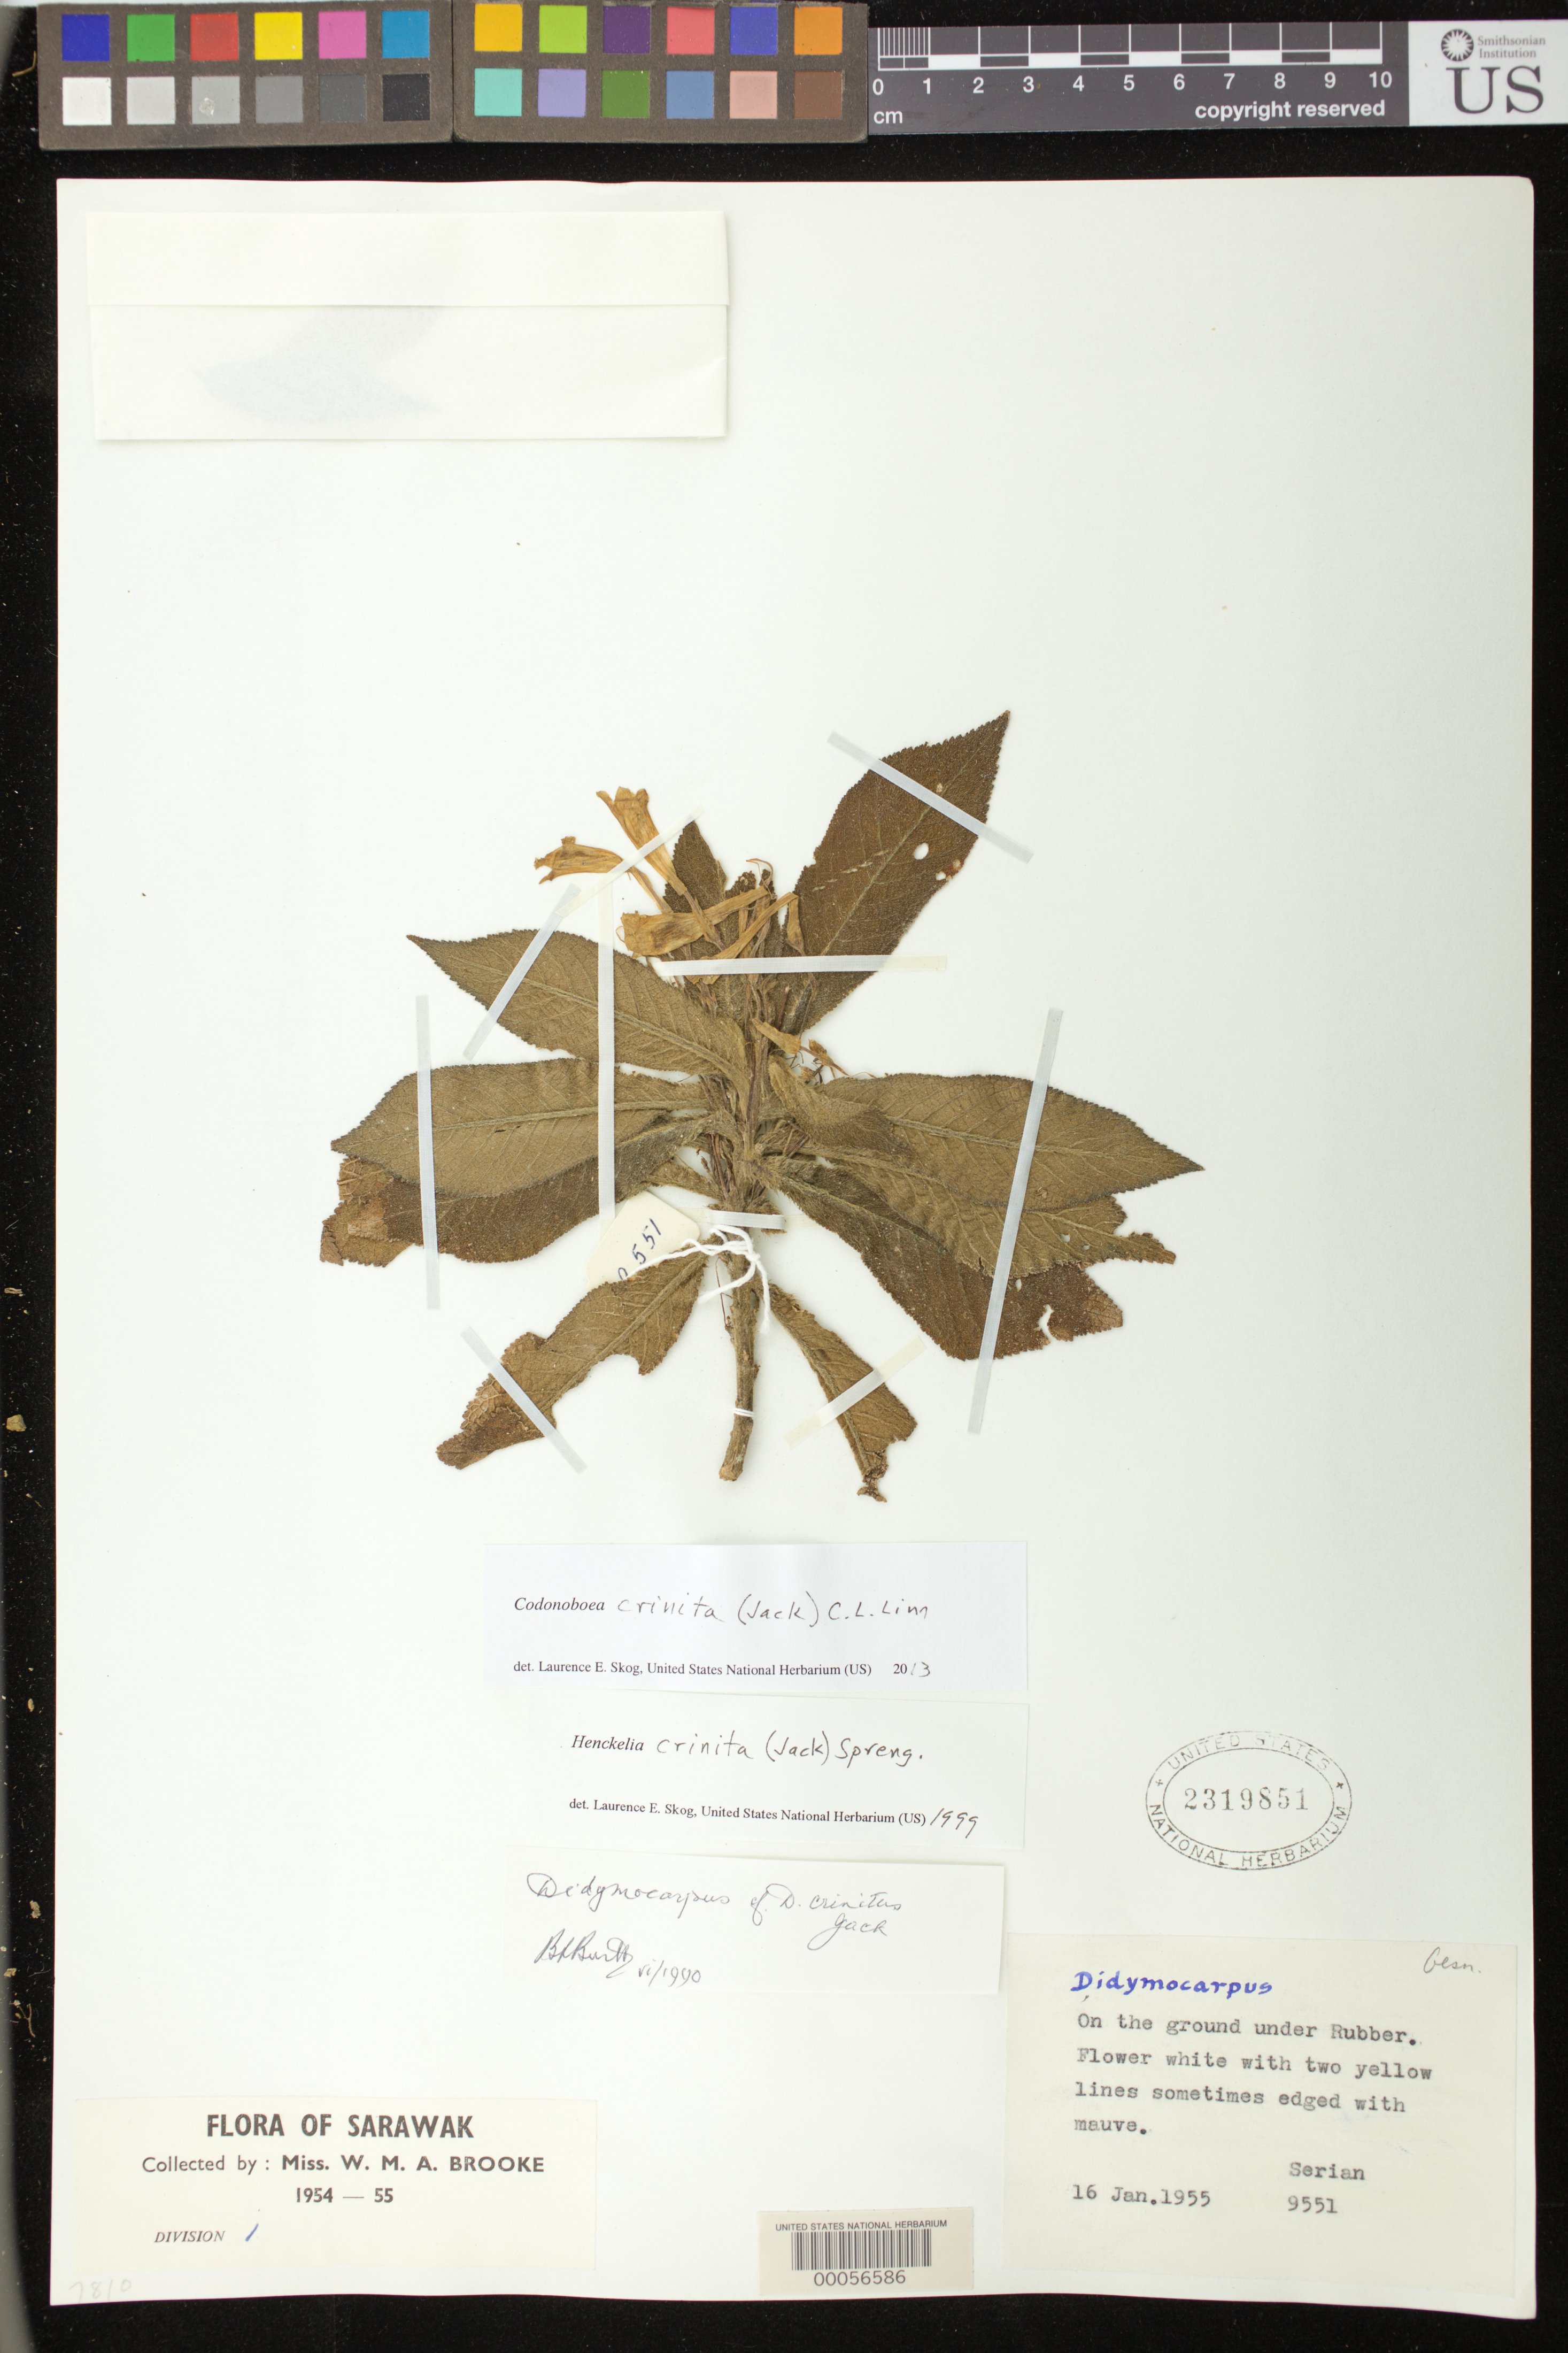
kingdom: Plantae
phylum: Tracheophyta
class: Magnoliopsida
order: Lamiales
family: Gesneriaceae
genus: Codonoboea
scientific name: Codonoboea crinita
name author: (Jack) C.L. Lim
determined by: Skog, Laurence E.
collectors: W. Brooke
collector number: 9551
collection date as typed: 16 Jan 1955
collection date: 1955-01-16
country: Malaysia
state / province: Sarawak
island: Borneo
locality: Serian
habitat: On the ground under rubber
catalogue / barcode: US 2319851